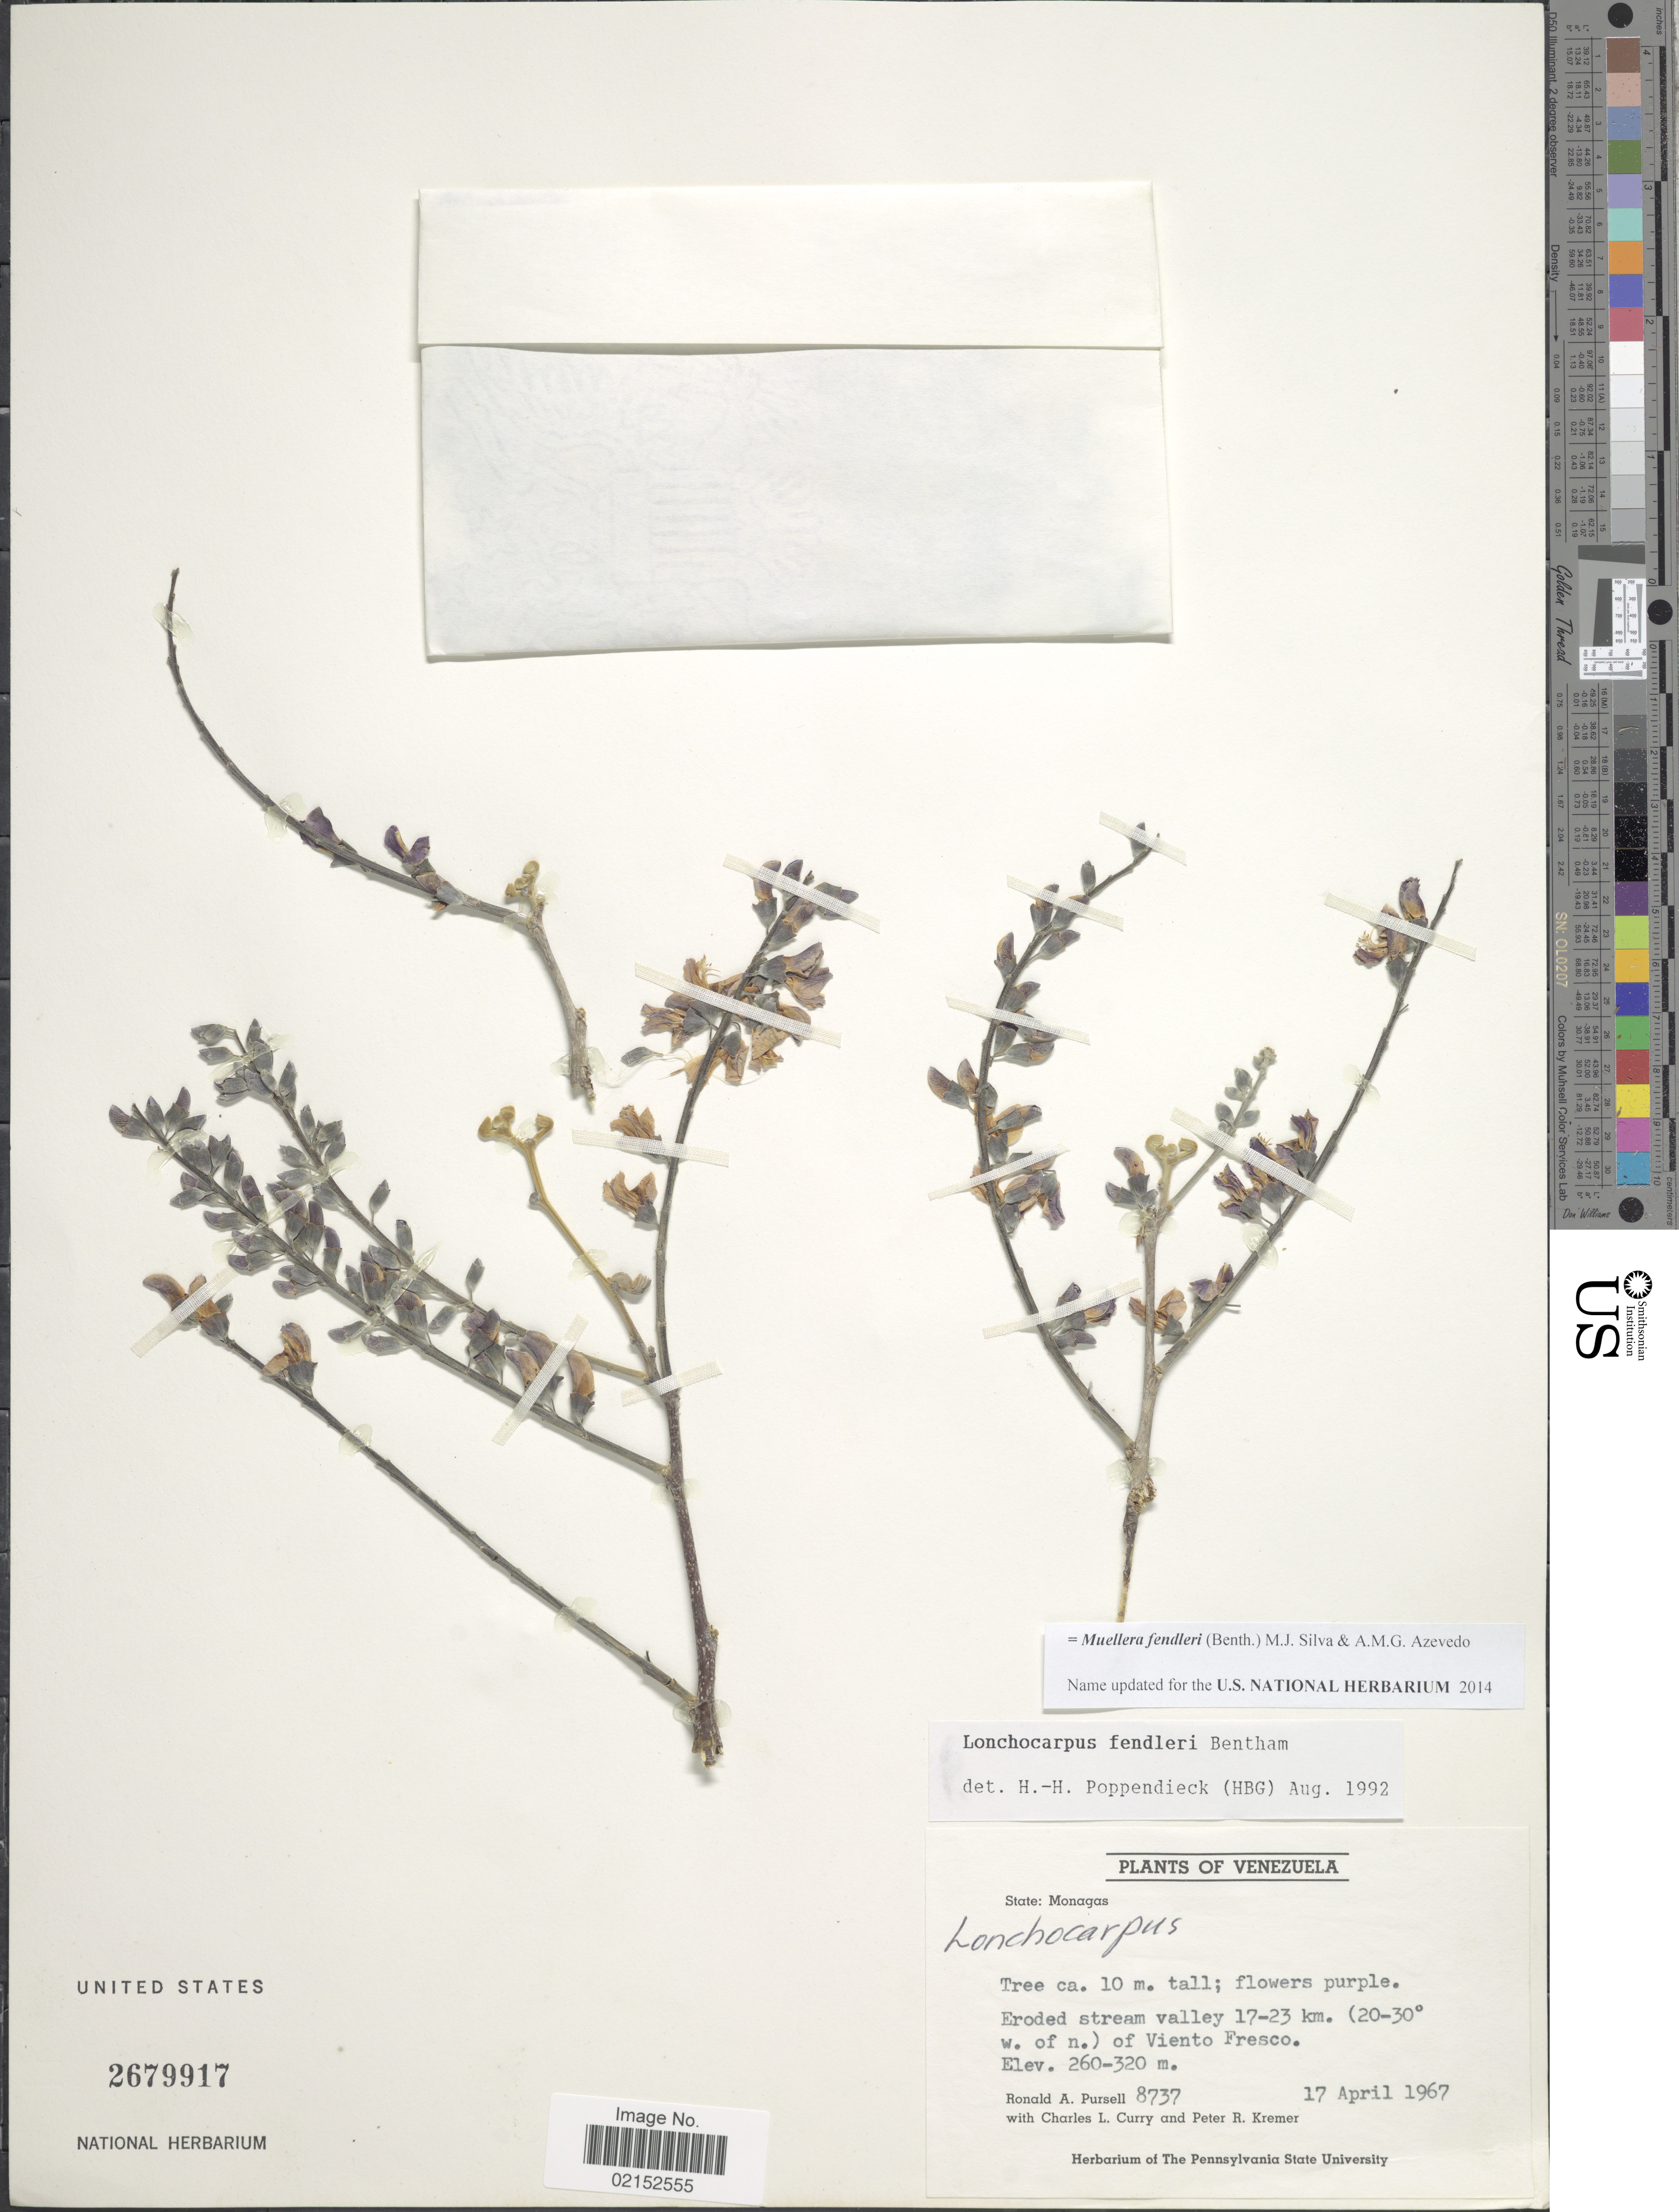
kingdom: Plantae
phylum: Tracheophyta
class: Magnoliopsida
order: Fabales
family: Fabaceae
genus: Muellera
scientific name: Muellera fendleri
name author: (Benth.) M.J. Silva & A.M.G. Azevedo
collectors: R. A. Pursell, C. L. Curry & P. Kremer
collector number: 8737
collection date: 1967-04-17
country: Venezuela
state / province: Monagas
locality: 17-23 km (20-30 ° w. of n.) of Viento Fresco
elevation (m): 260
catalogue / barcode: US 2679917